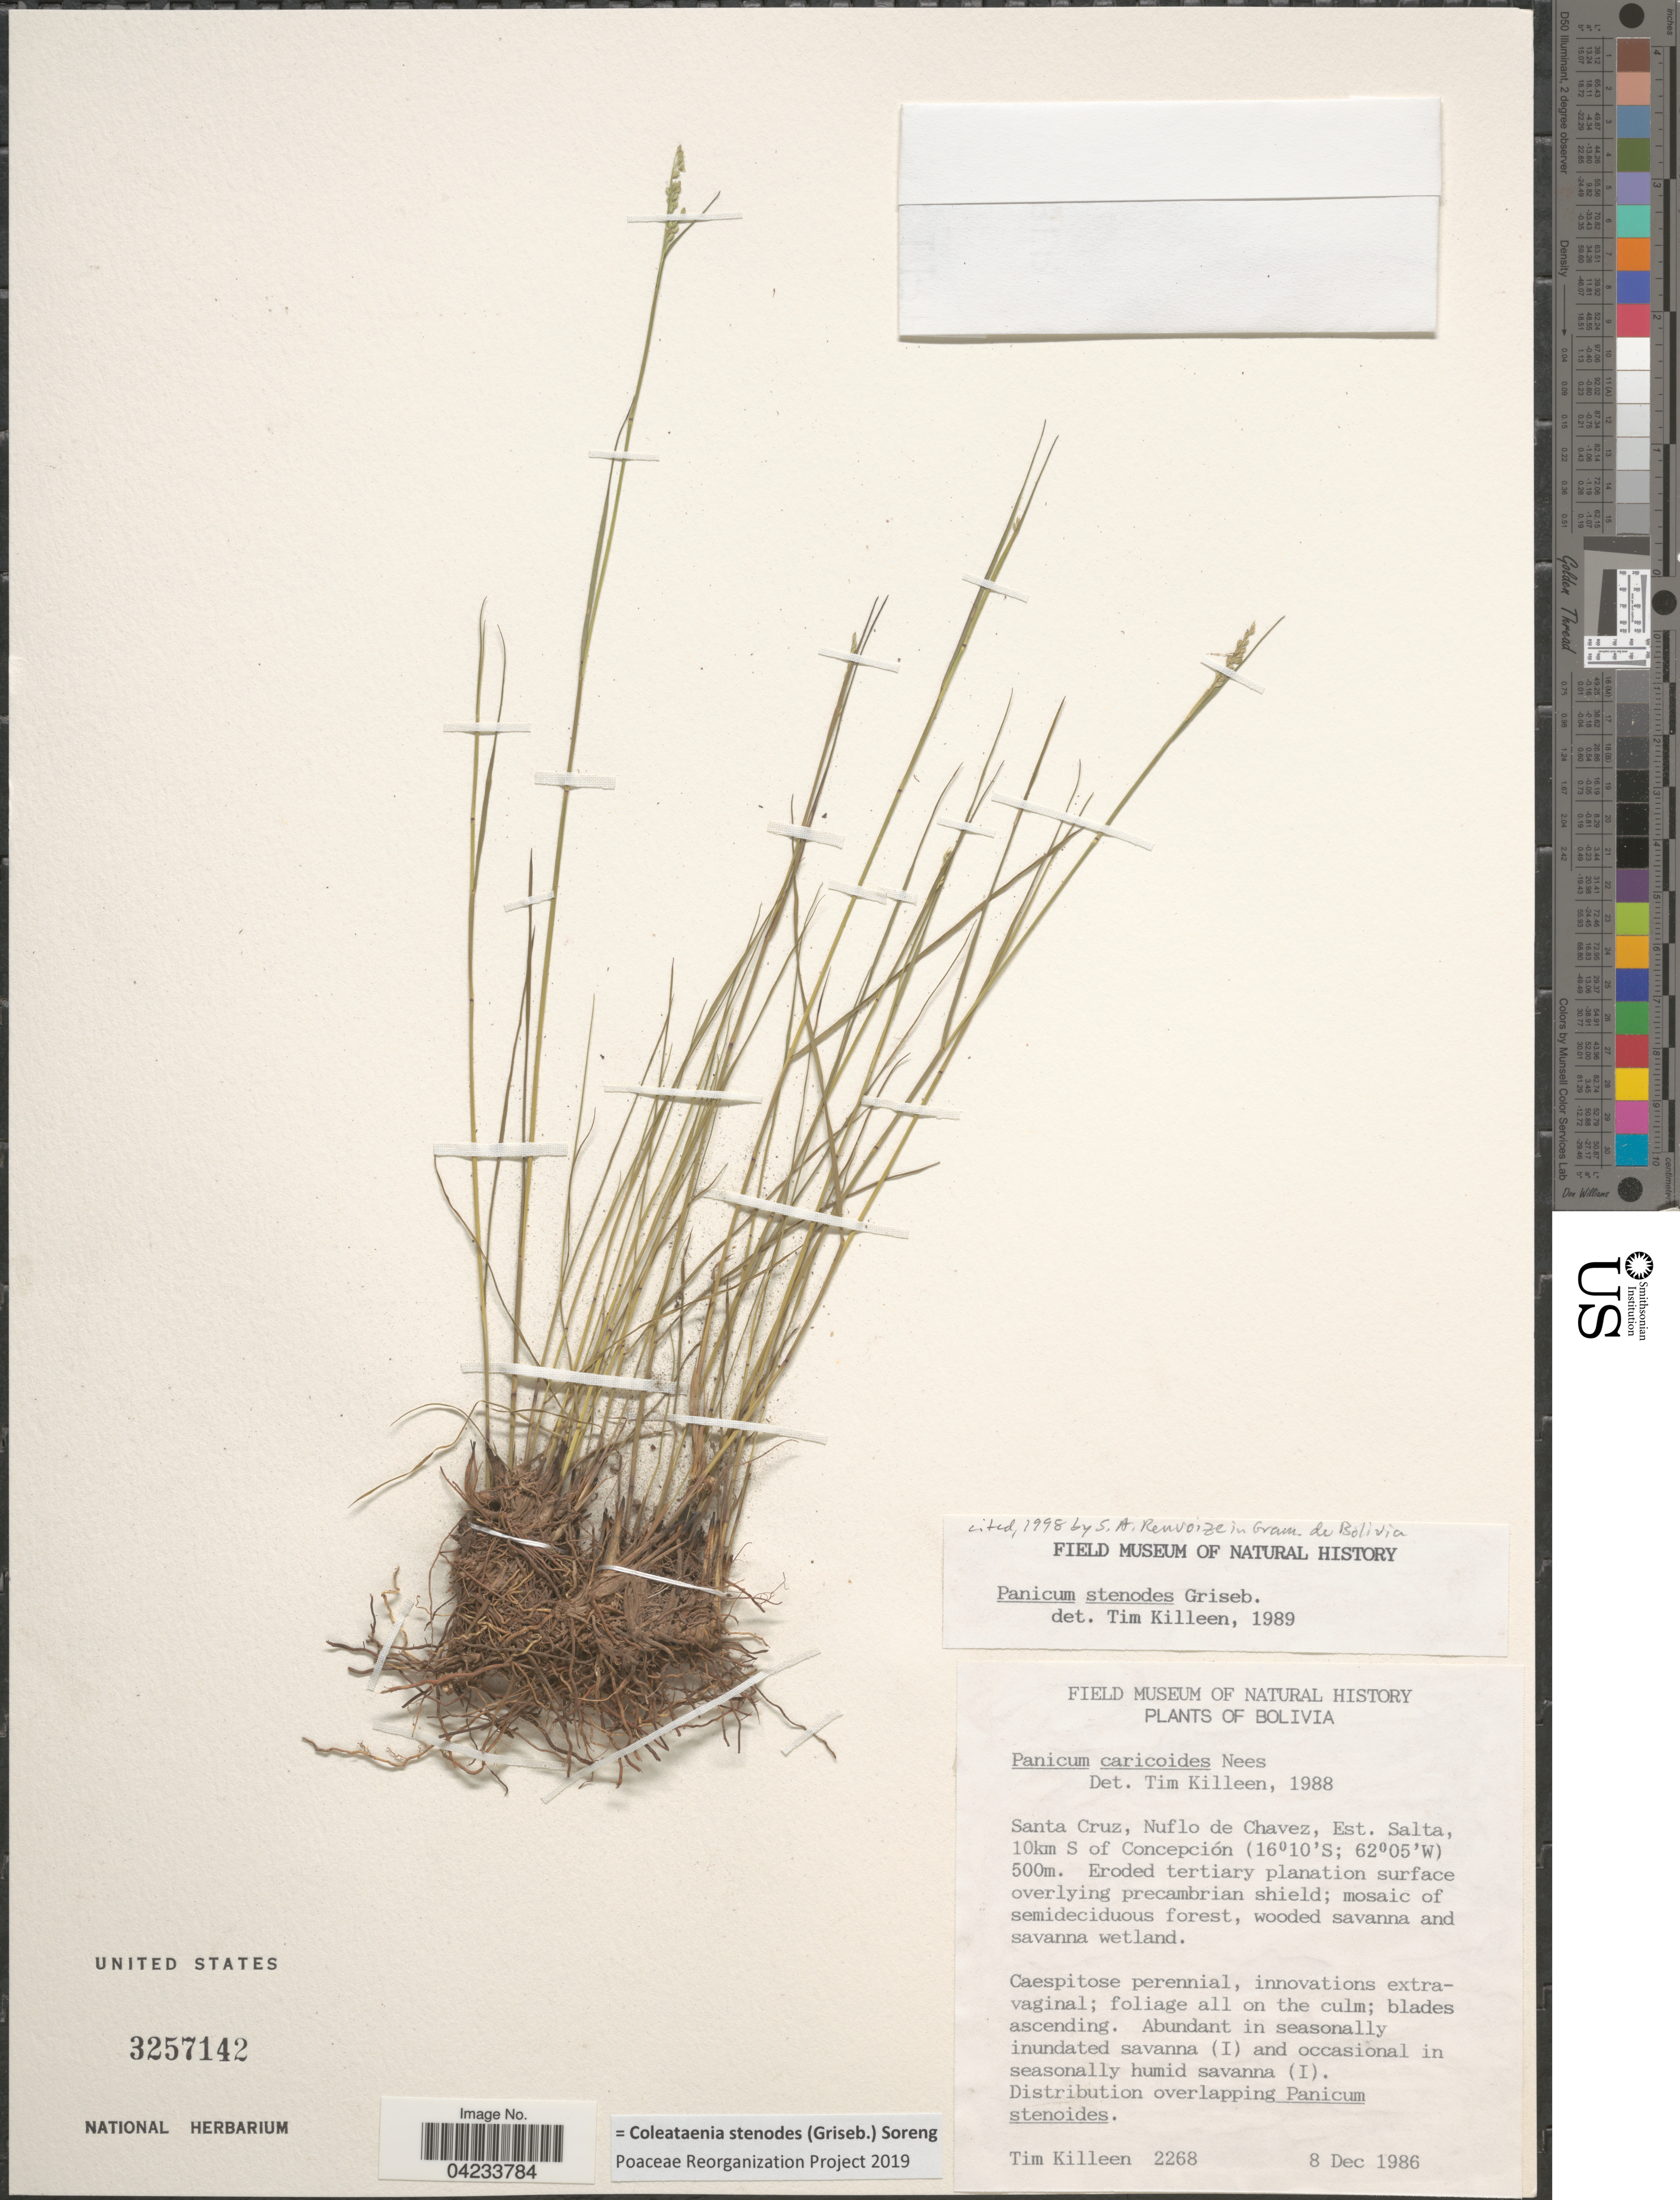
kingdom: Plantae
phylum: Tracheophyta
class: Liliopsida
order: Poales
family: Poaceae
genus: Coleataenia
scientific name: Coleataenia stenodes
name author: (Griseb.) Soreng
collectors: T. J. Killeen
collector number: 2268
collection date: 1986-12-08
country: Bolivia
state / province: Santa Cruz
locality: Santa Cruz, Nuflo de Chavez, Est. Salta, 10km S of Concepción.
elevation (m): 500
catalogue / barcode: US 3257142